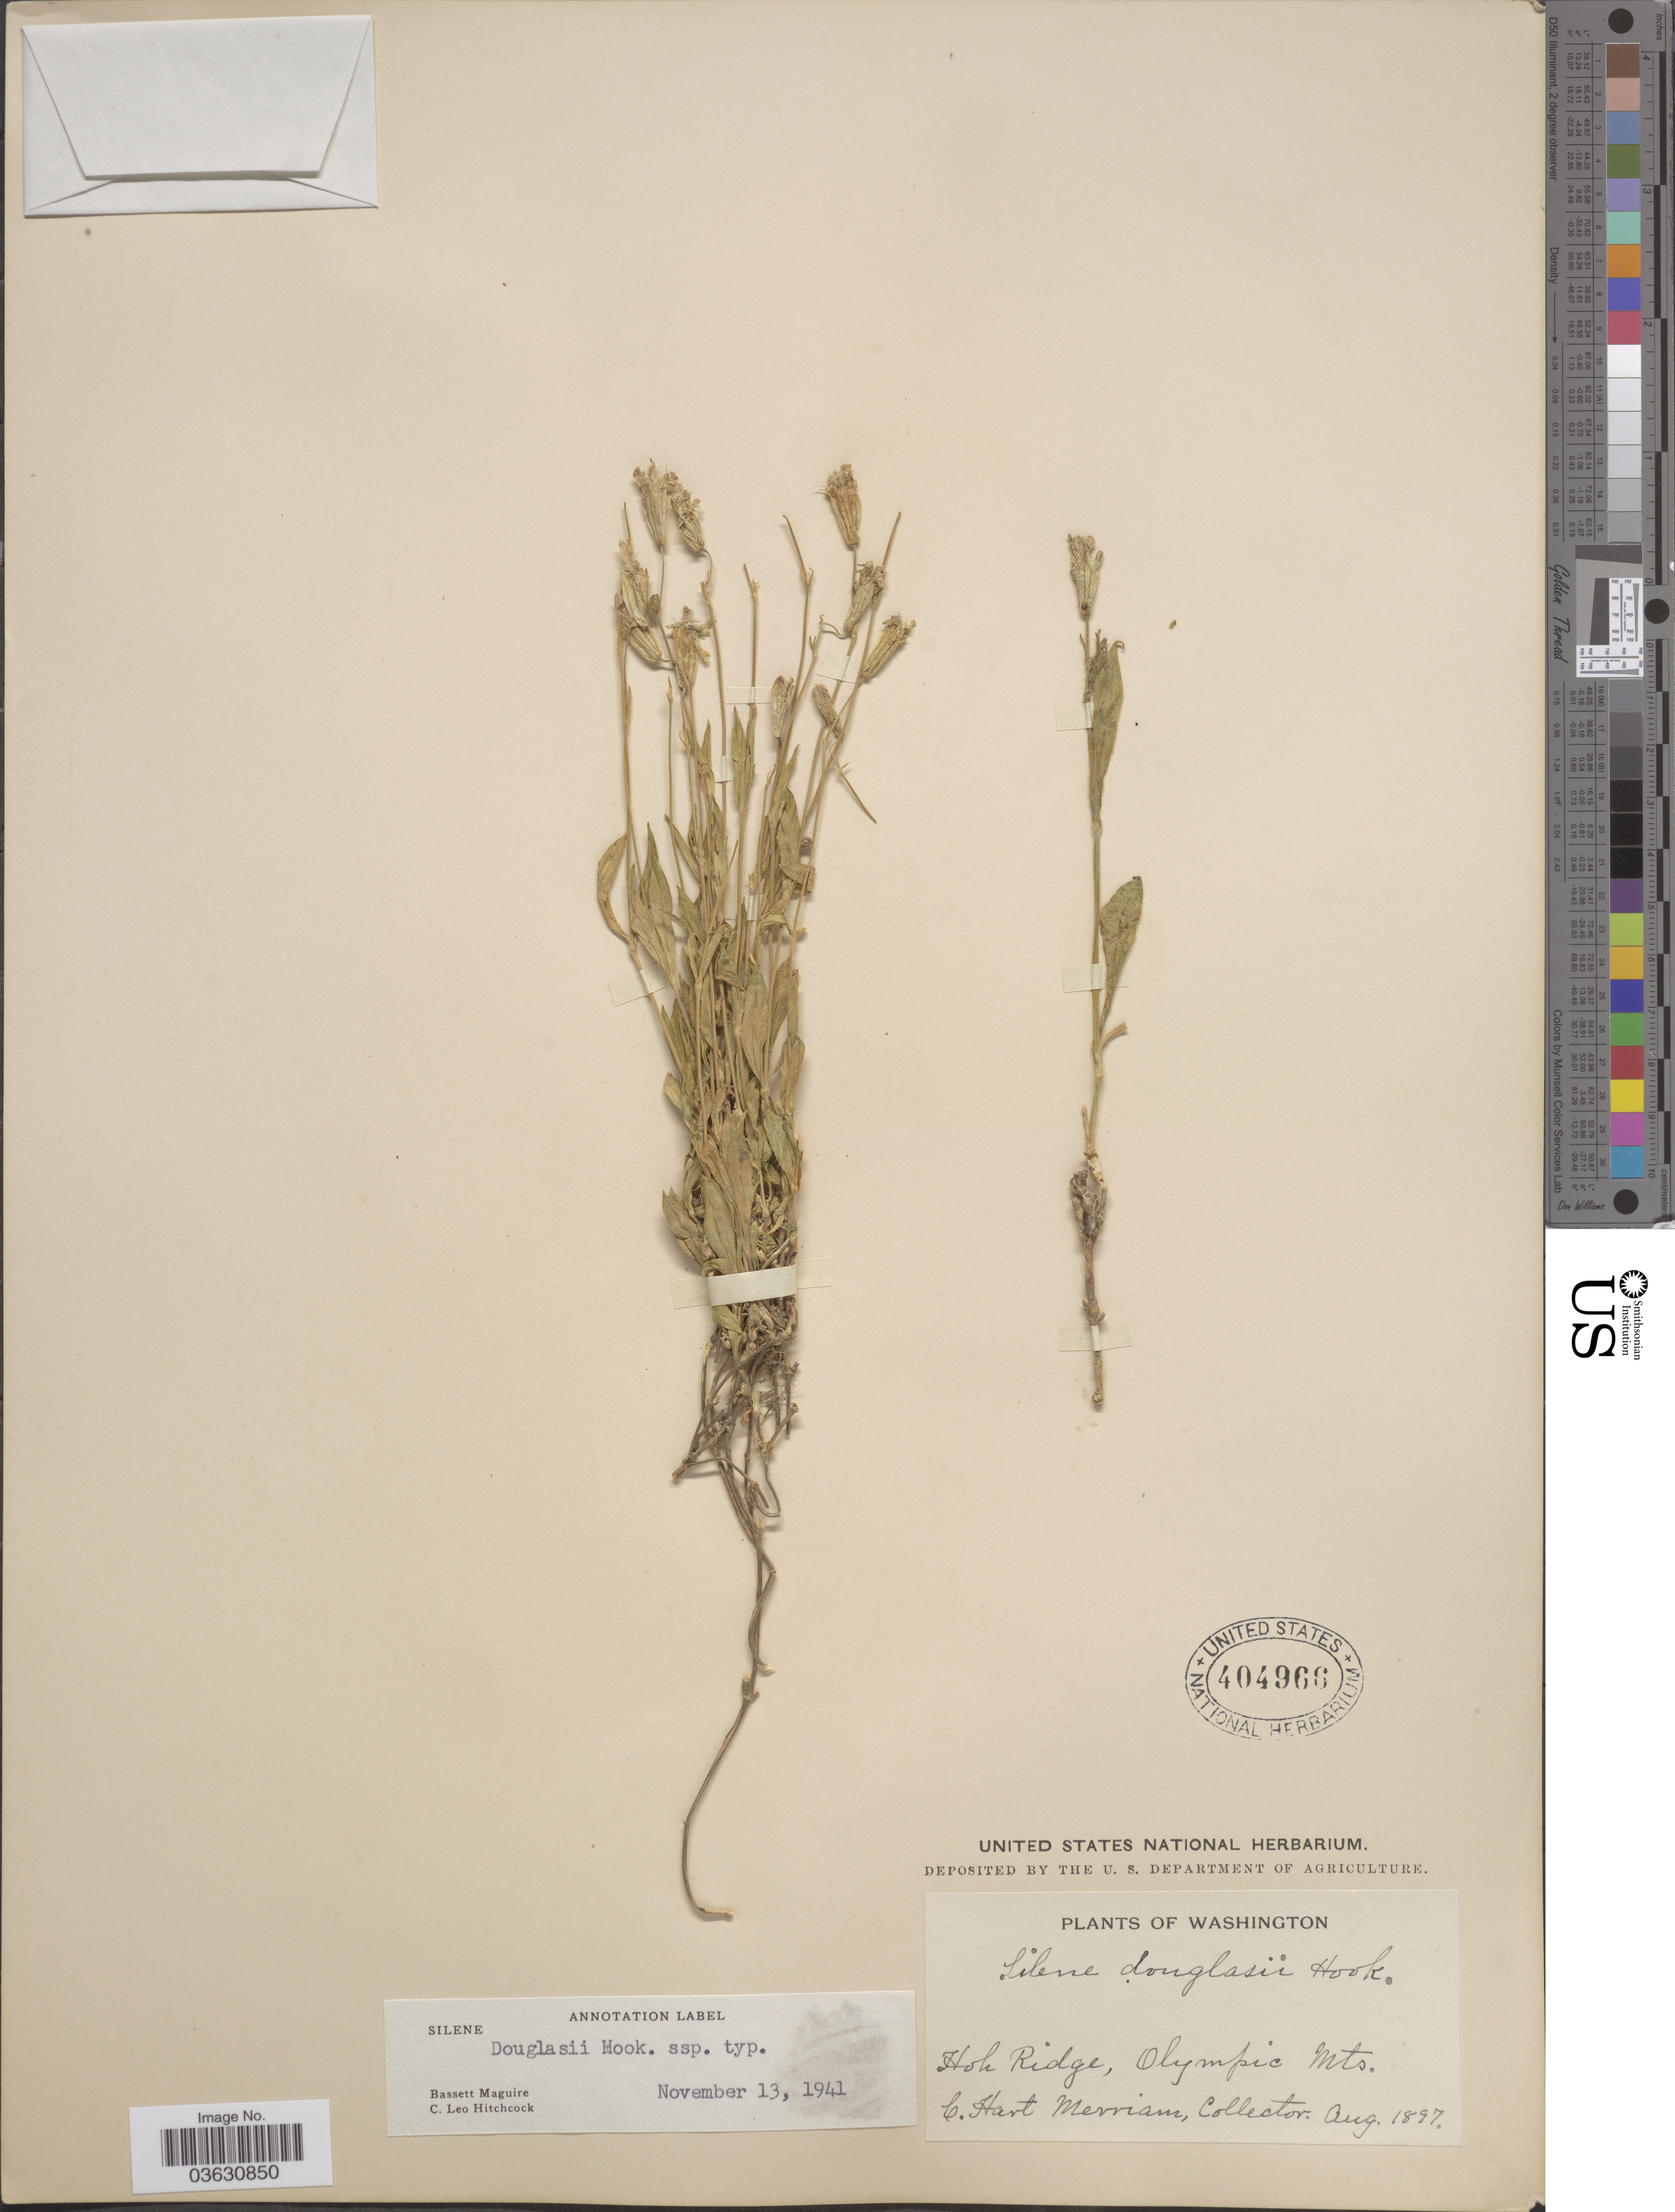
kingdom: Plantae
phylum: Tracheophyta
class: Magnoliopsida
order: Caryophyllales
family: Caryophyllaceae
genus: Silene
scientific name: Silene douglasii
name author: Hook.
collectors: C. Merriam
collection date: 1897-08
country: United States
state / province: Washington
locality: Hoh Ridge, Olympic Mts.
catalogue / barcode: US 404966